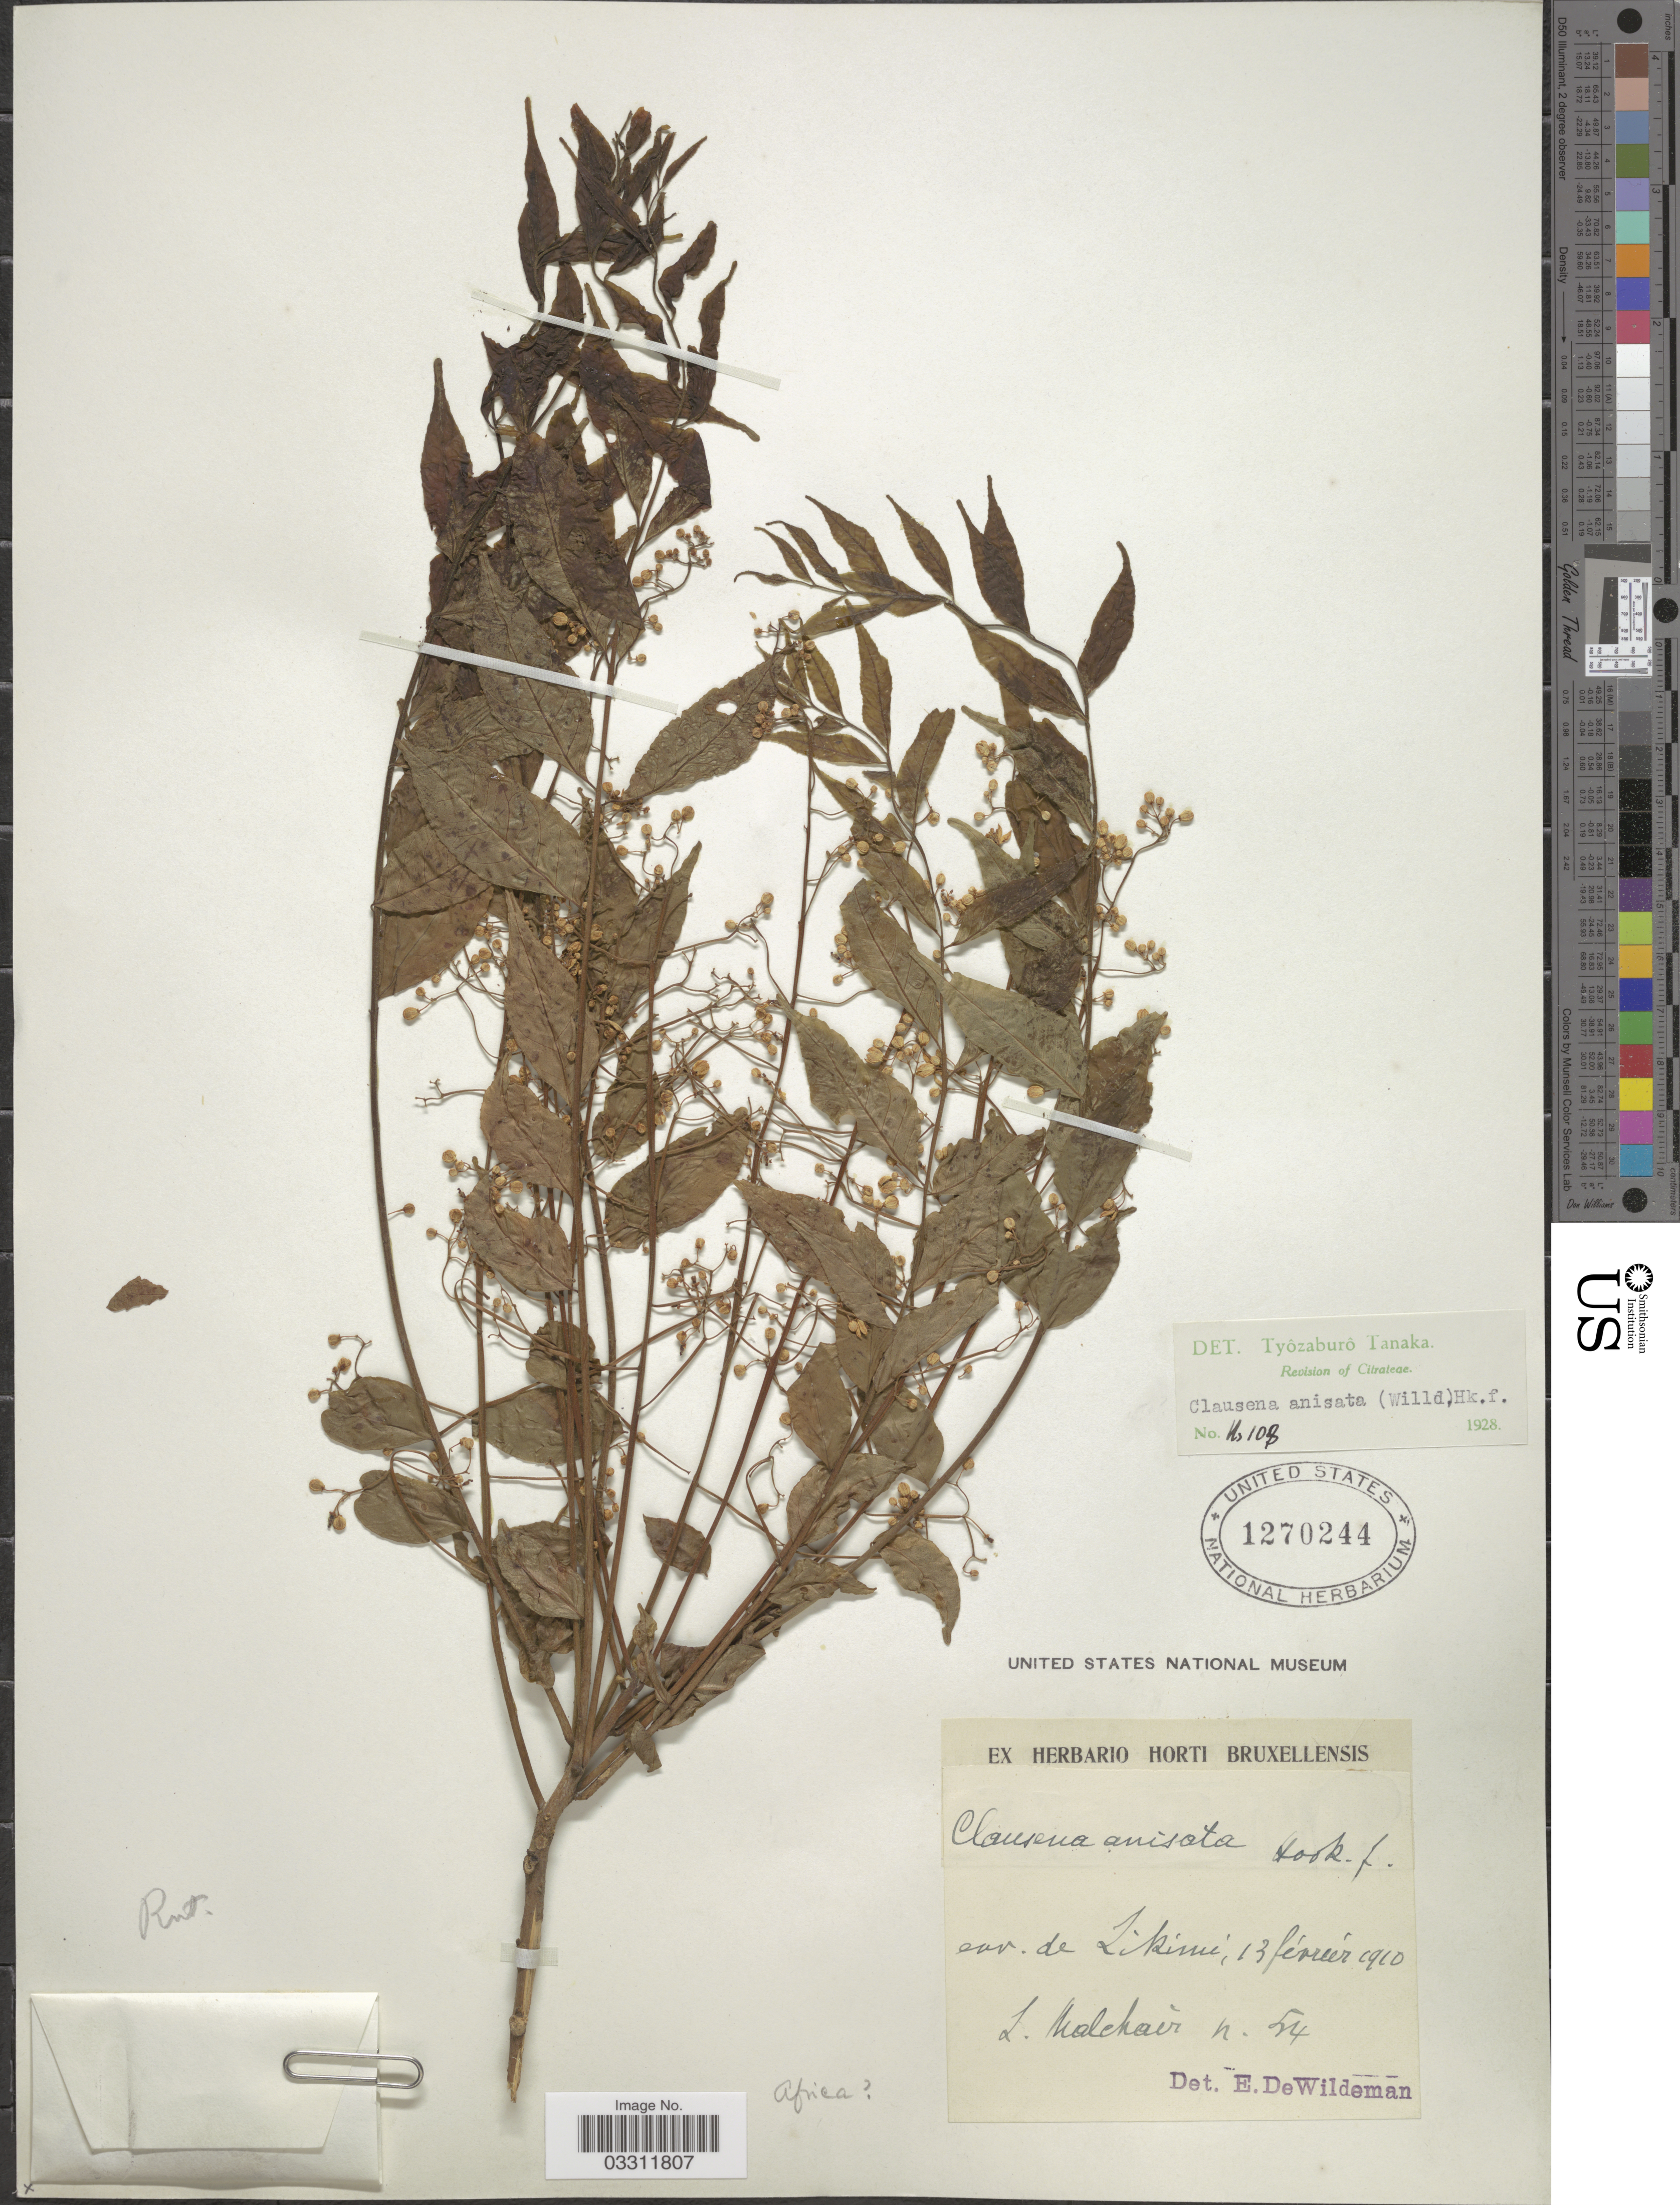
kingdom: Plantae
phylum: Tracheophyta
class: Magnoliopsida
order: Sapindales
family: Rutaceae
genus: Clausena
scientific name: Clausena anisata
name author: (Willd.) Benth.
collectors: L. Malchair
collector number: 54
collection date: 1910-02-13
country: Congo, Democratic Republic of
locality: Env. de Likimi. Africa.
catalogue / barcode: US 1270244